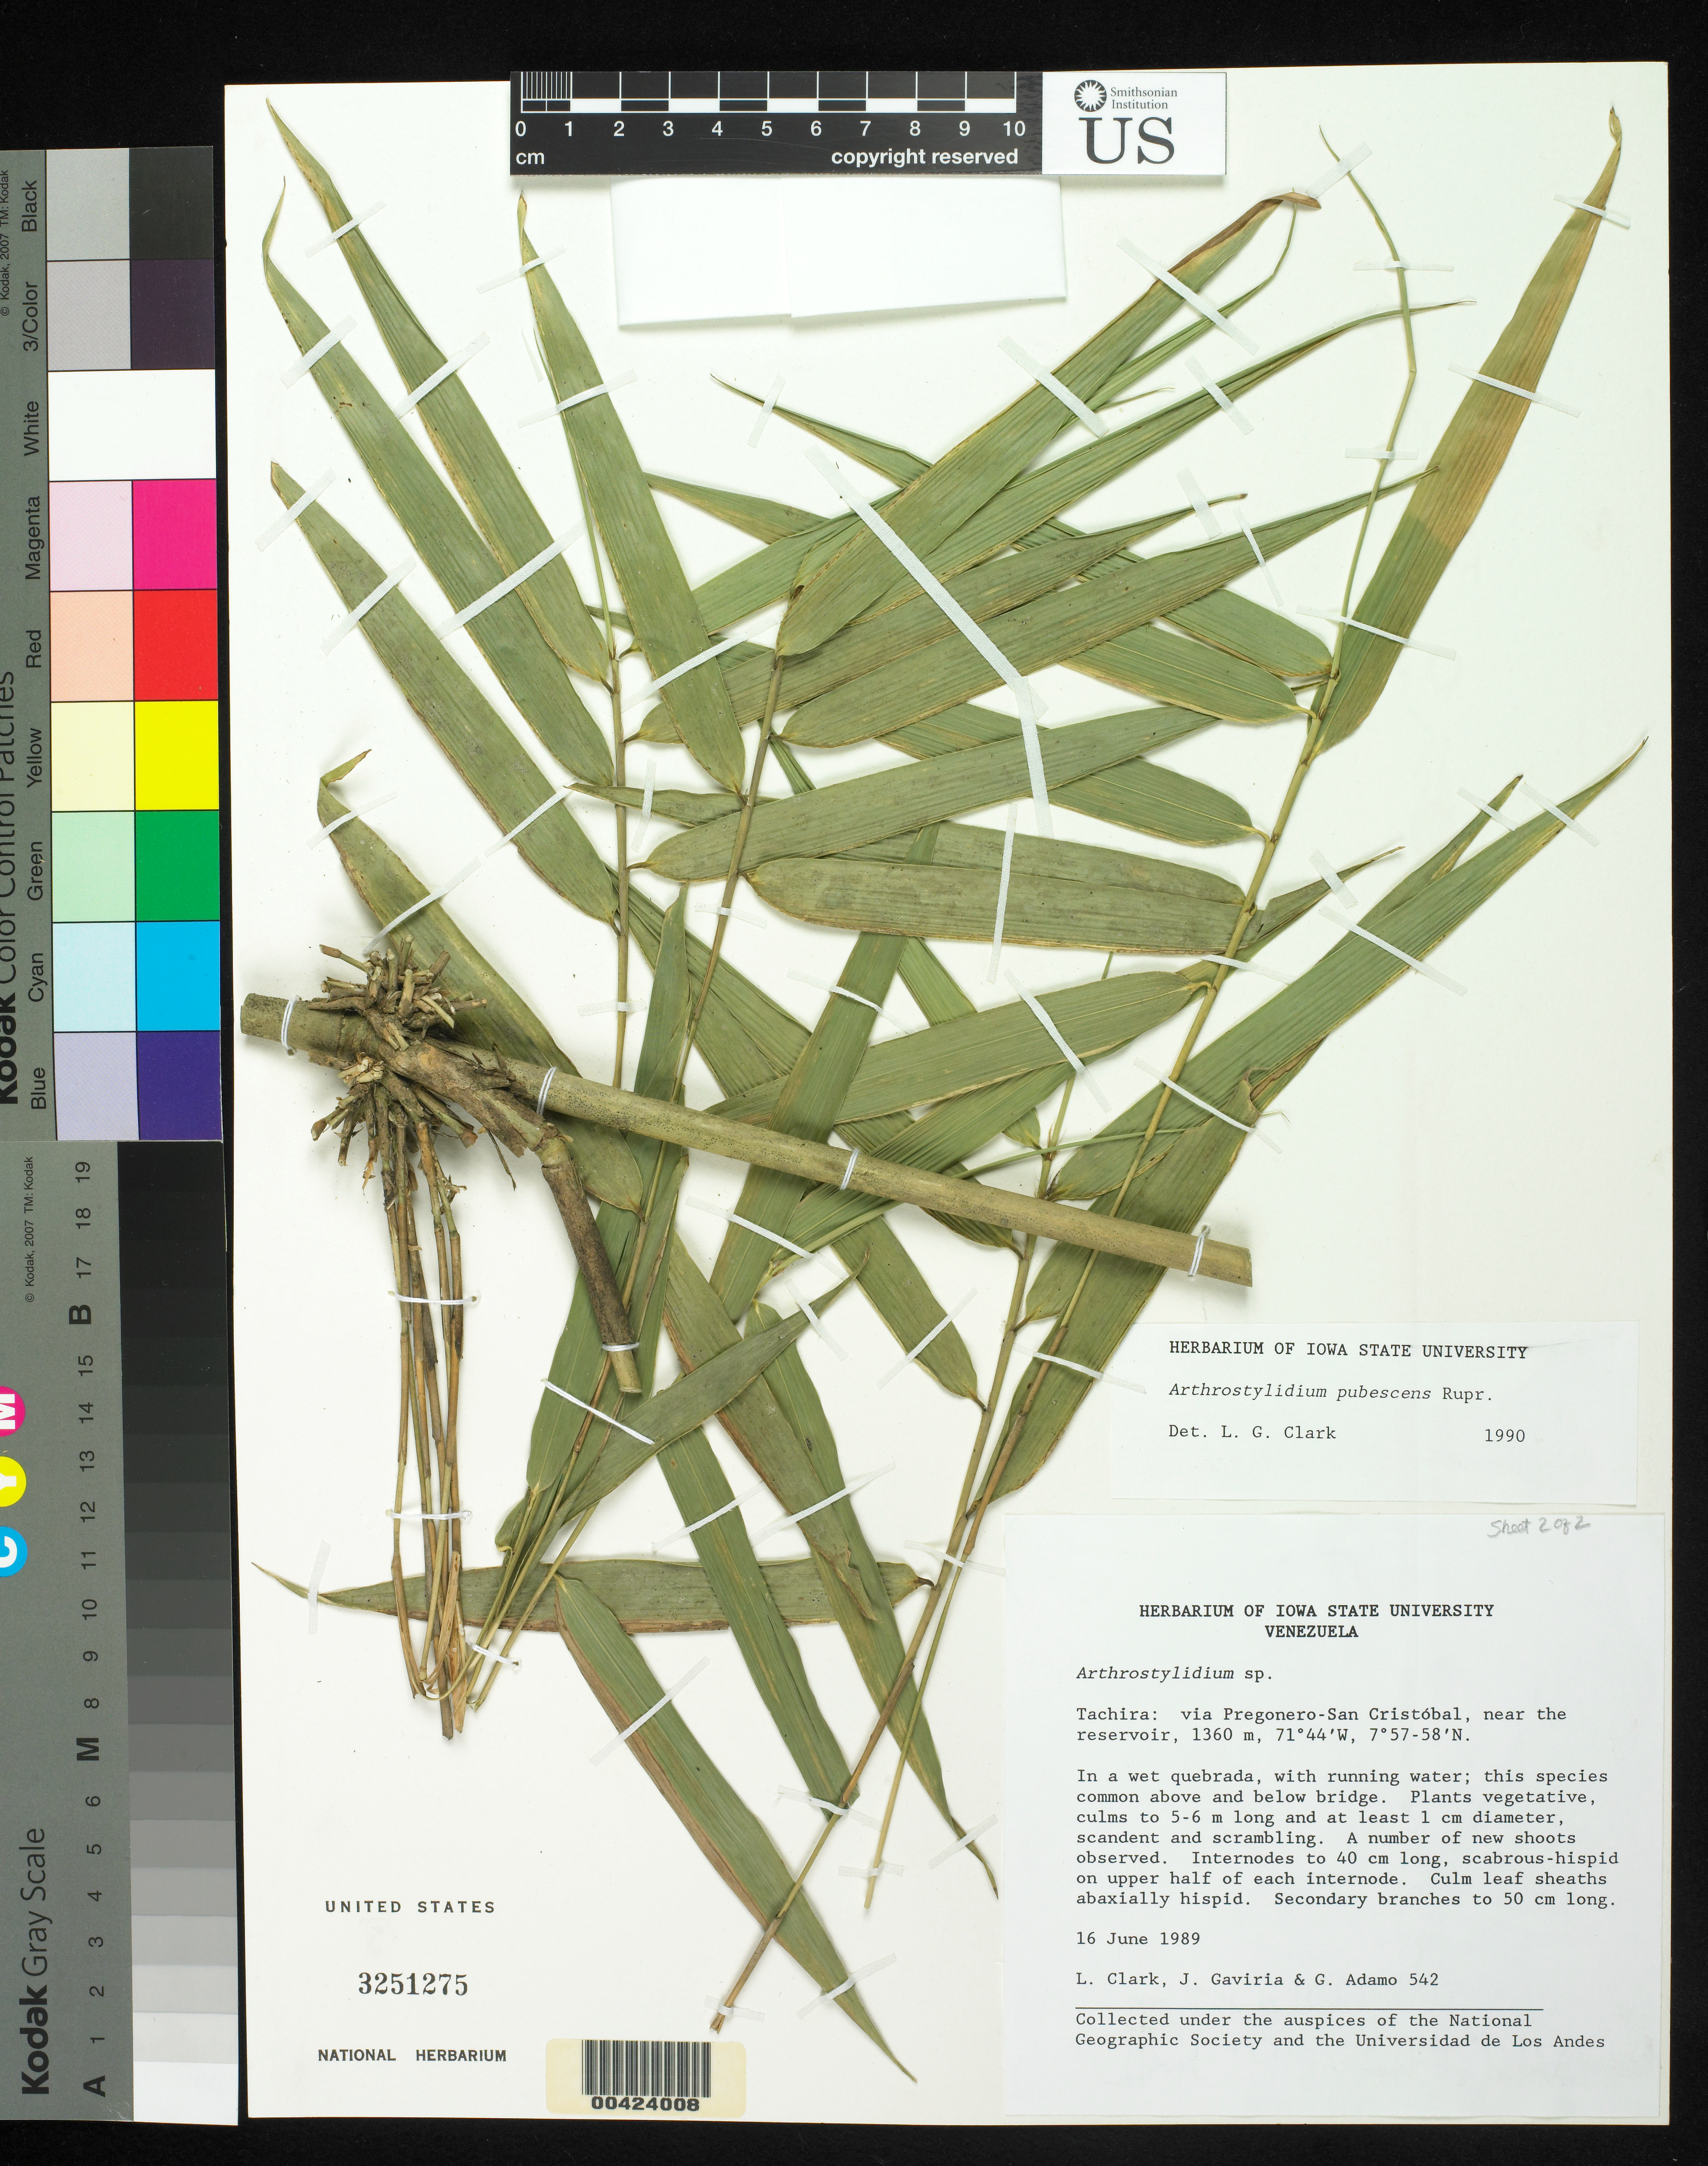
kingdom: Plantae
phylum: Tracheophyta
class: Liliopsida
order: Poales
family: Poaceae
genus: Arthrostylidium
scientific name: Arthrostylidium pubescens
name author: Rupr.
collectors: L. G. Clark, J. Gaviria & G. Adamo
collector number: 542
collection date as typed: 16 Jun 1989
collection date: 1989-06-16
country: Venezuela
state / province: Tachira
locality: Via pregonero - san cristobal, near the bridge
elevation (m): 1360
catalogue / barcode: US 3251275